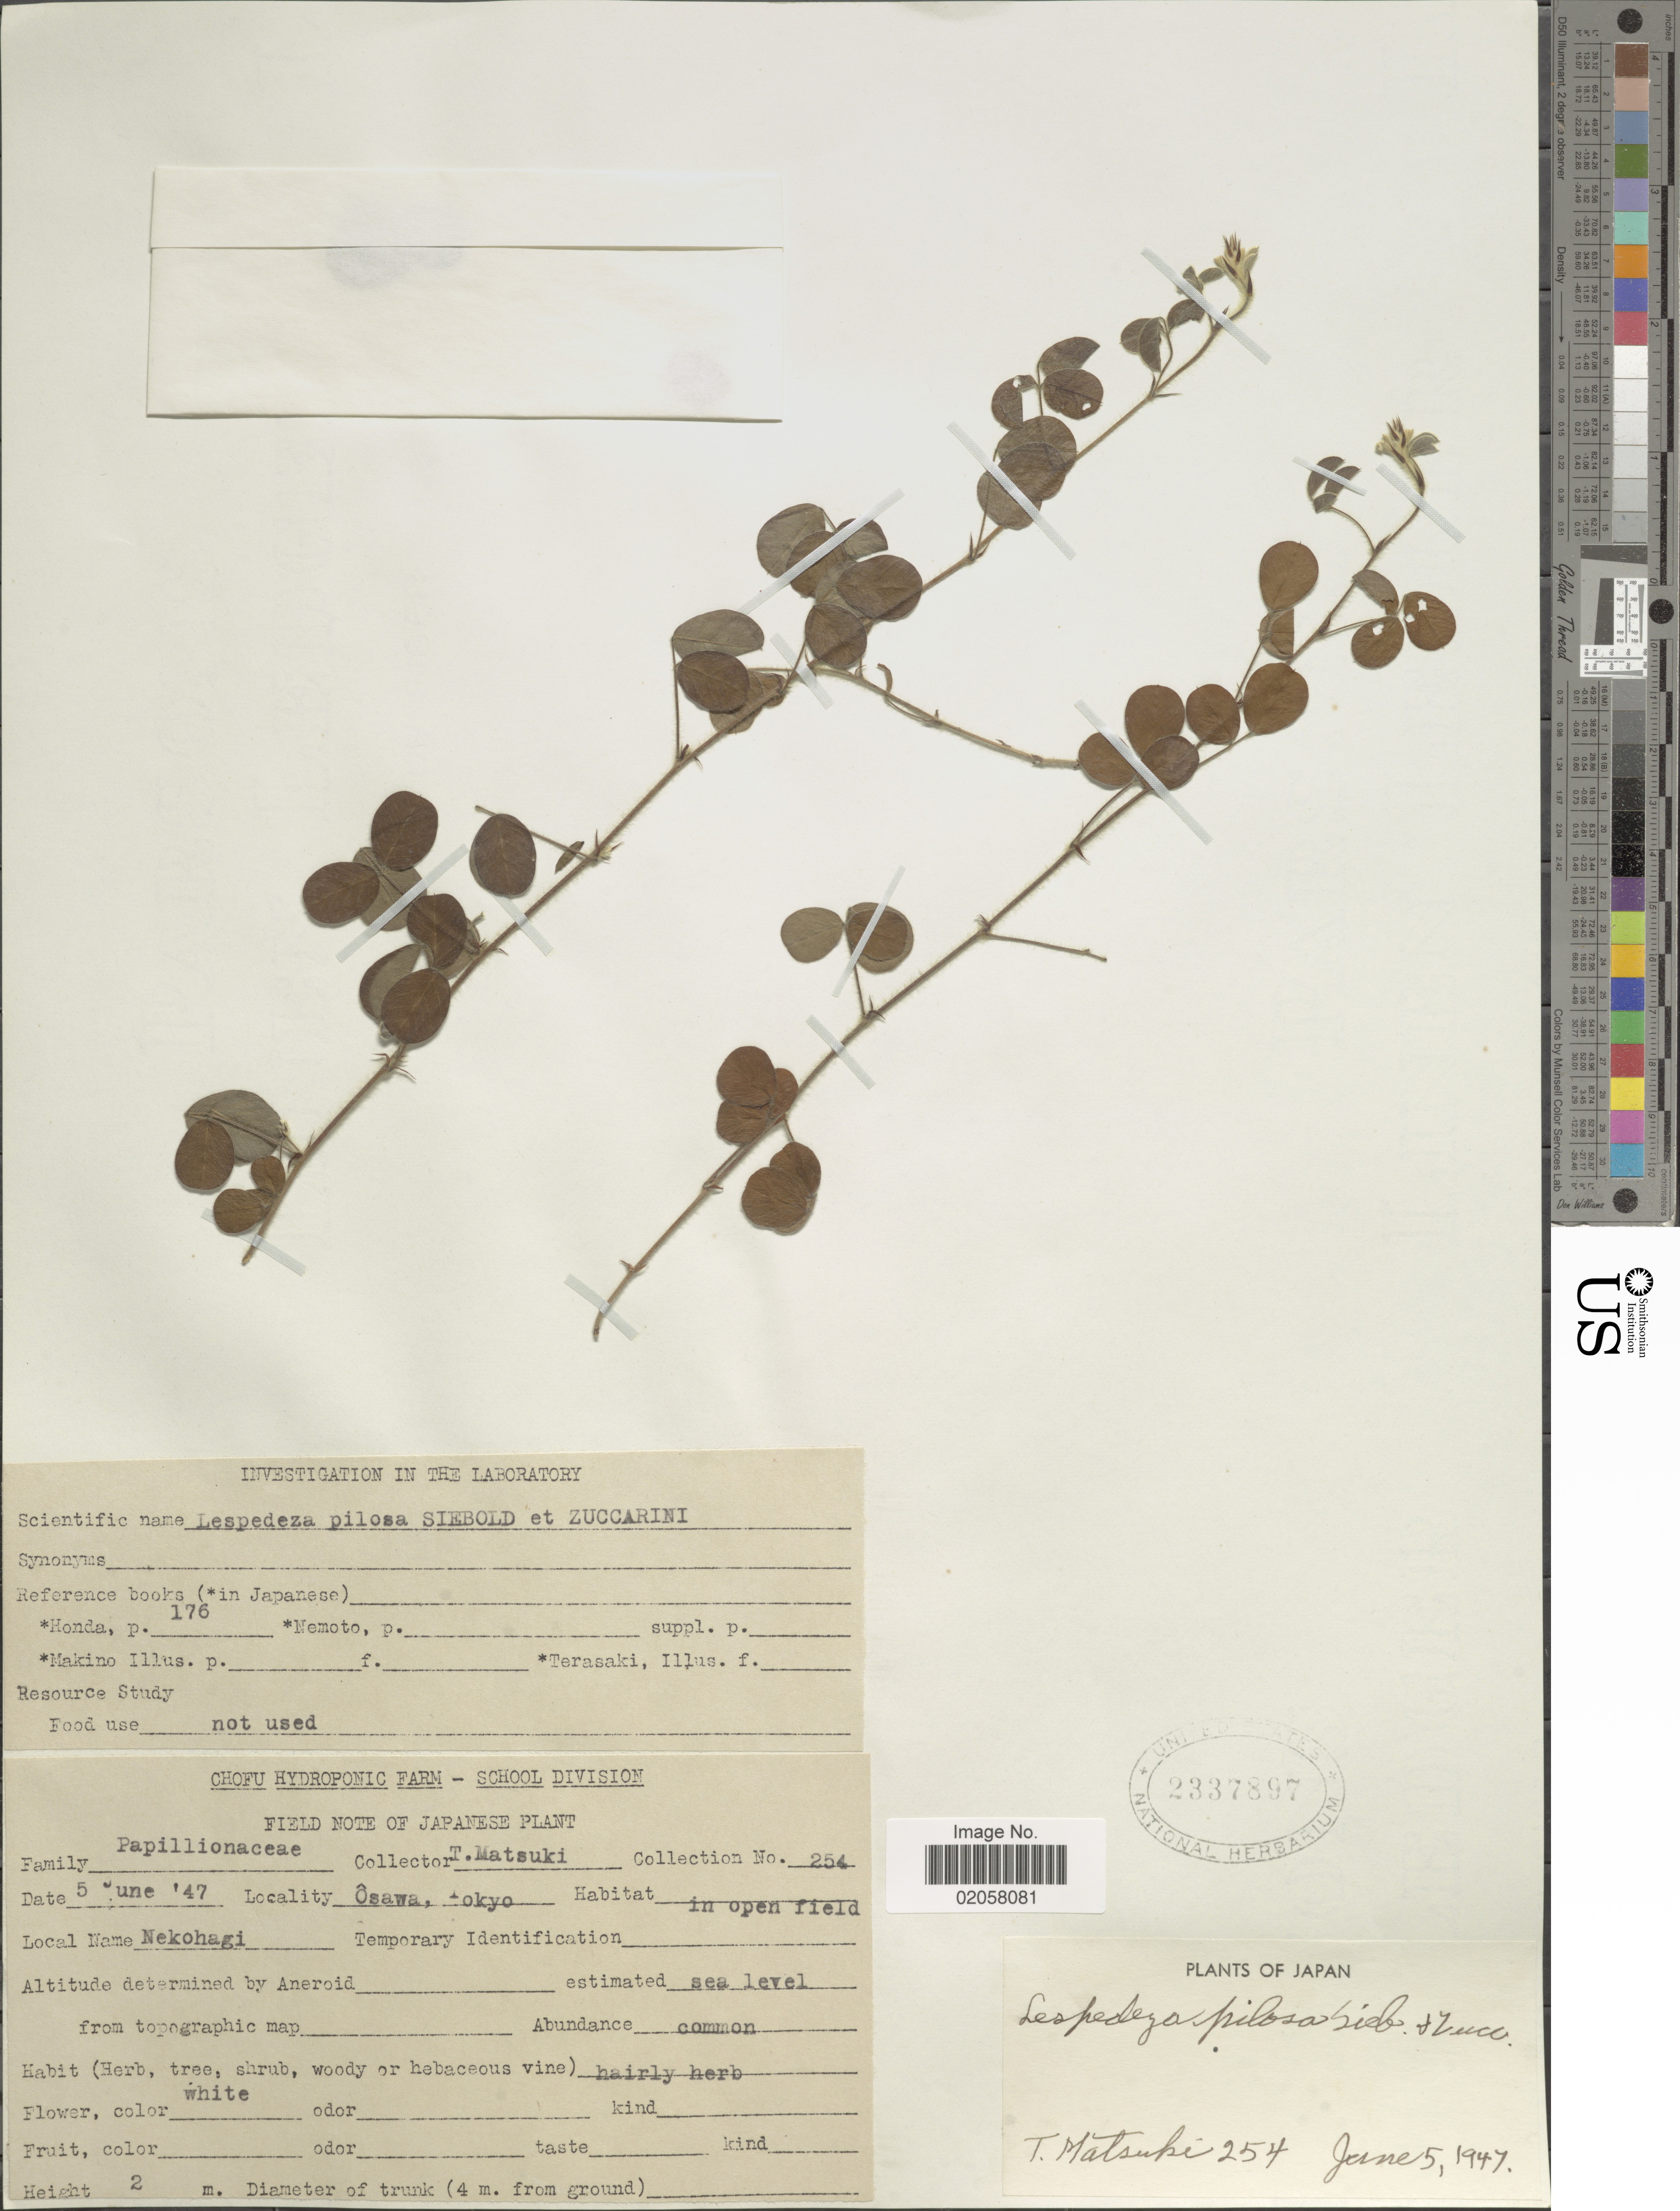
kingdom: Plantae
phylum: Tracheophyta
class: Magnoliopsida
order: Fabales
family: Fabaceae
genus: Lespedeza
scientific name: Lespedeza pilosa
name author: (Thunb.) Siebold & Zucc.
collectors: T. Matsuki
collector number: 254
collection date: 1947-06-05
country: Japan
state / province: Tokyo, Federal City of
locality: Osawa,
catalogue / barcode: US 2337897